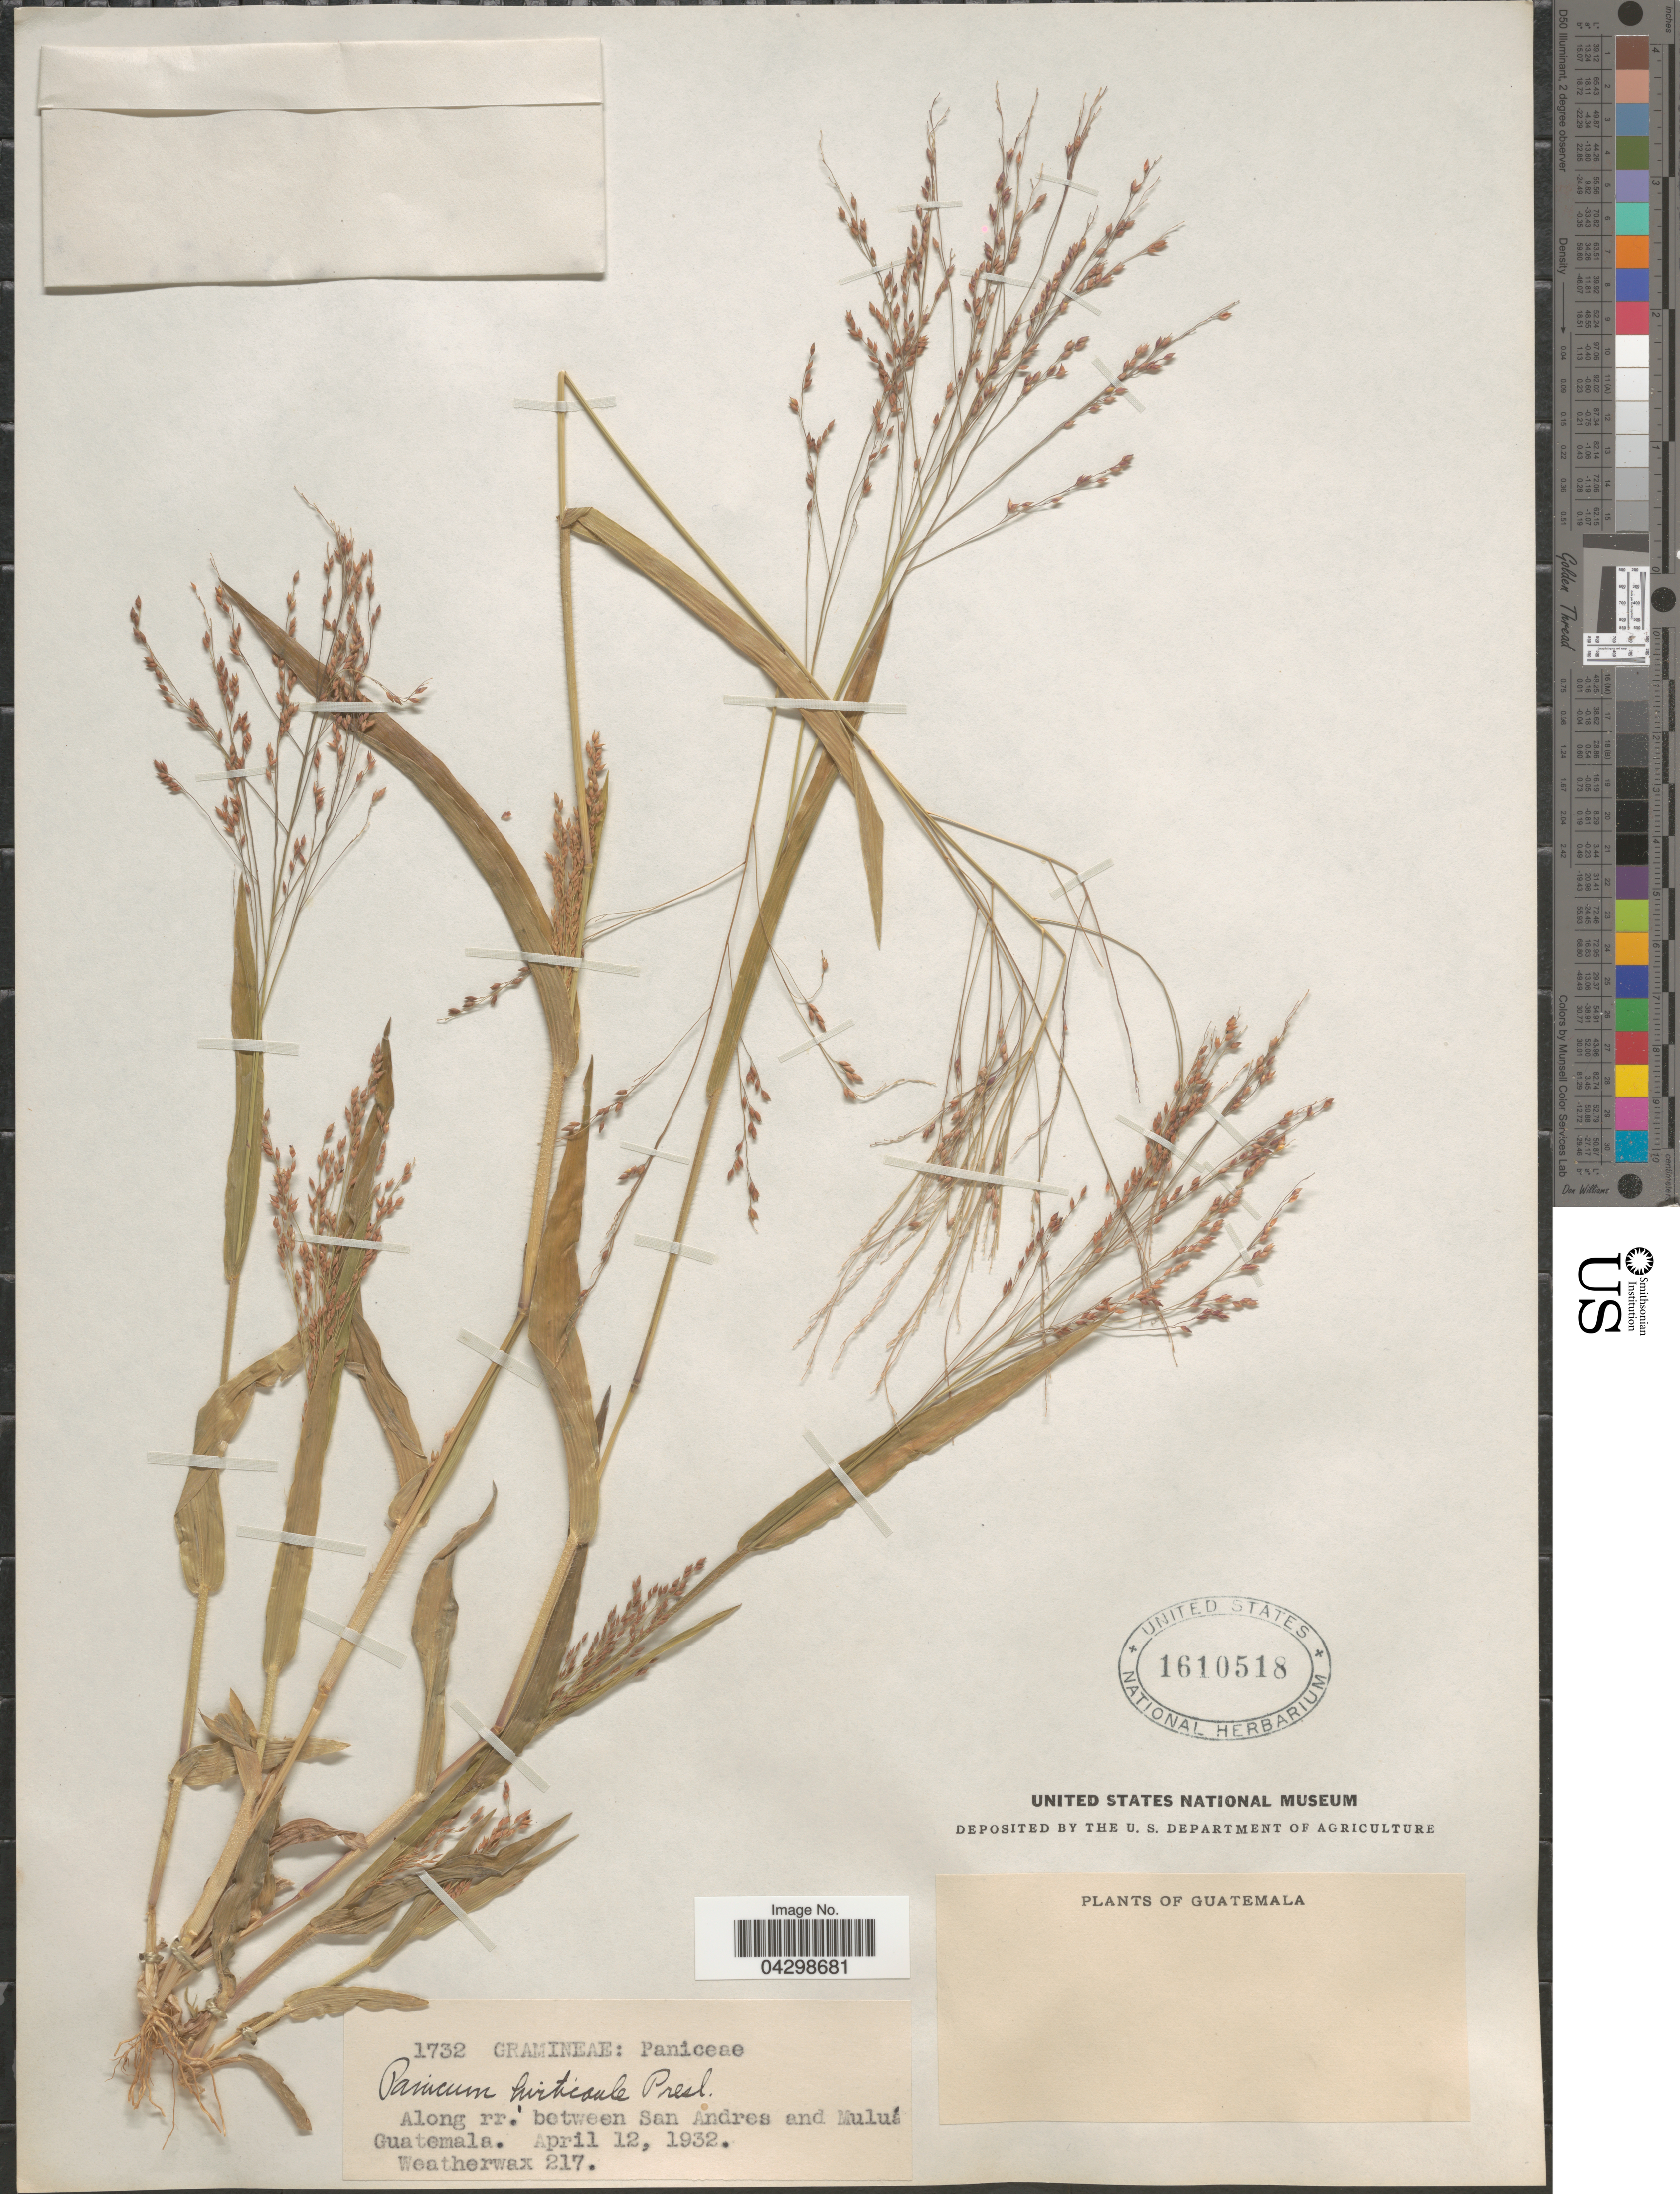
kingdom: Plantae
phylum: Tracheophyta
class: Liliopsida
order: Poales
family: Poaceae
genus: Panicum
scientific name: Panicum hirticaule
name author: J. Presl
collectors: -. Weatherwax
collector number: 217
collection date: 1932-04-12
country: Guatemala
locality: Along rr. between San Andres and Muluá.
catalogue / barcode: US 1610518